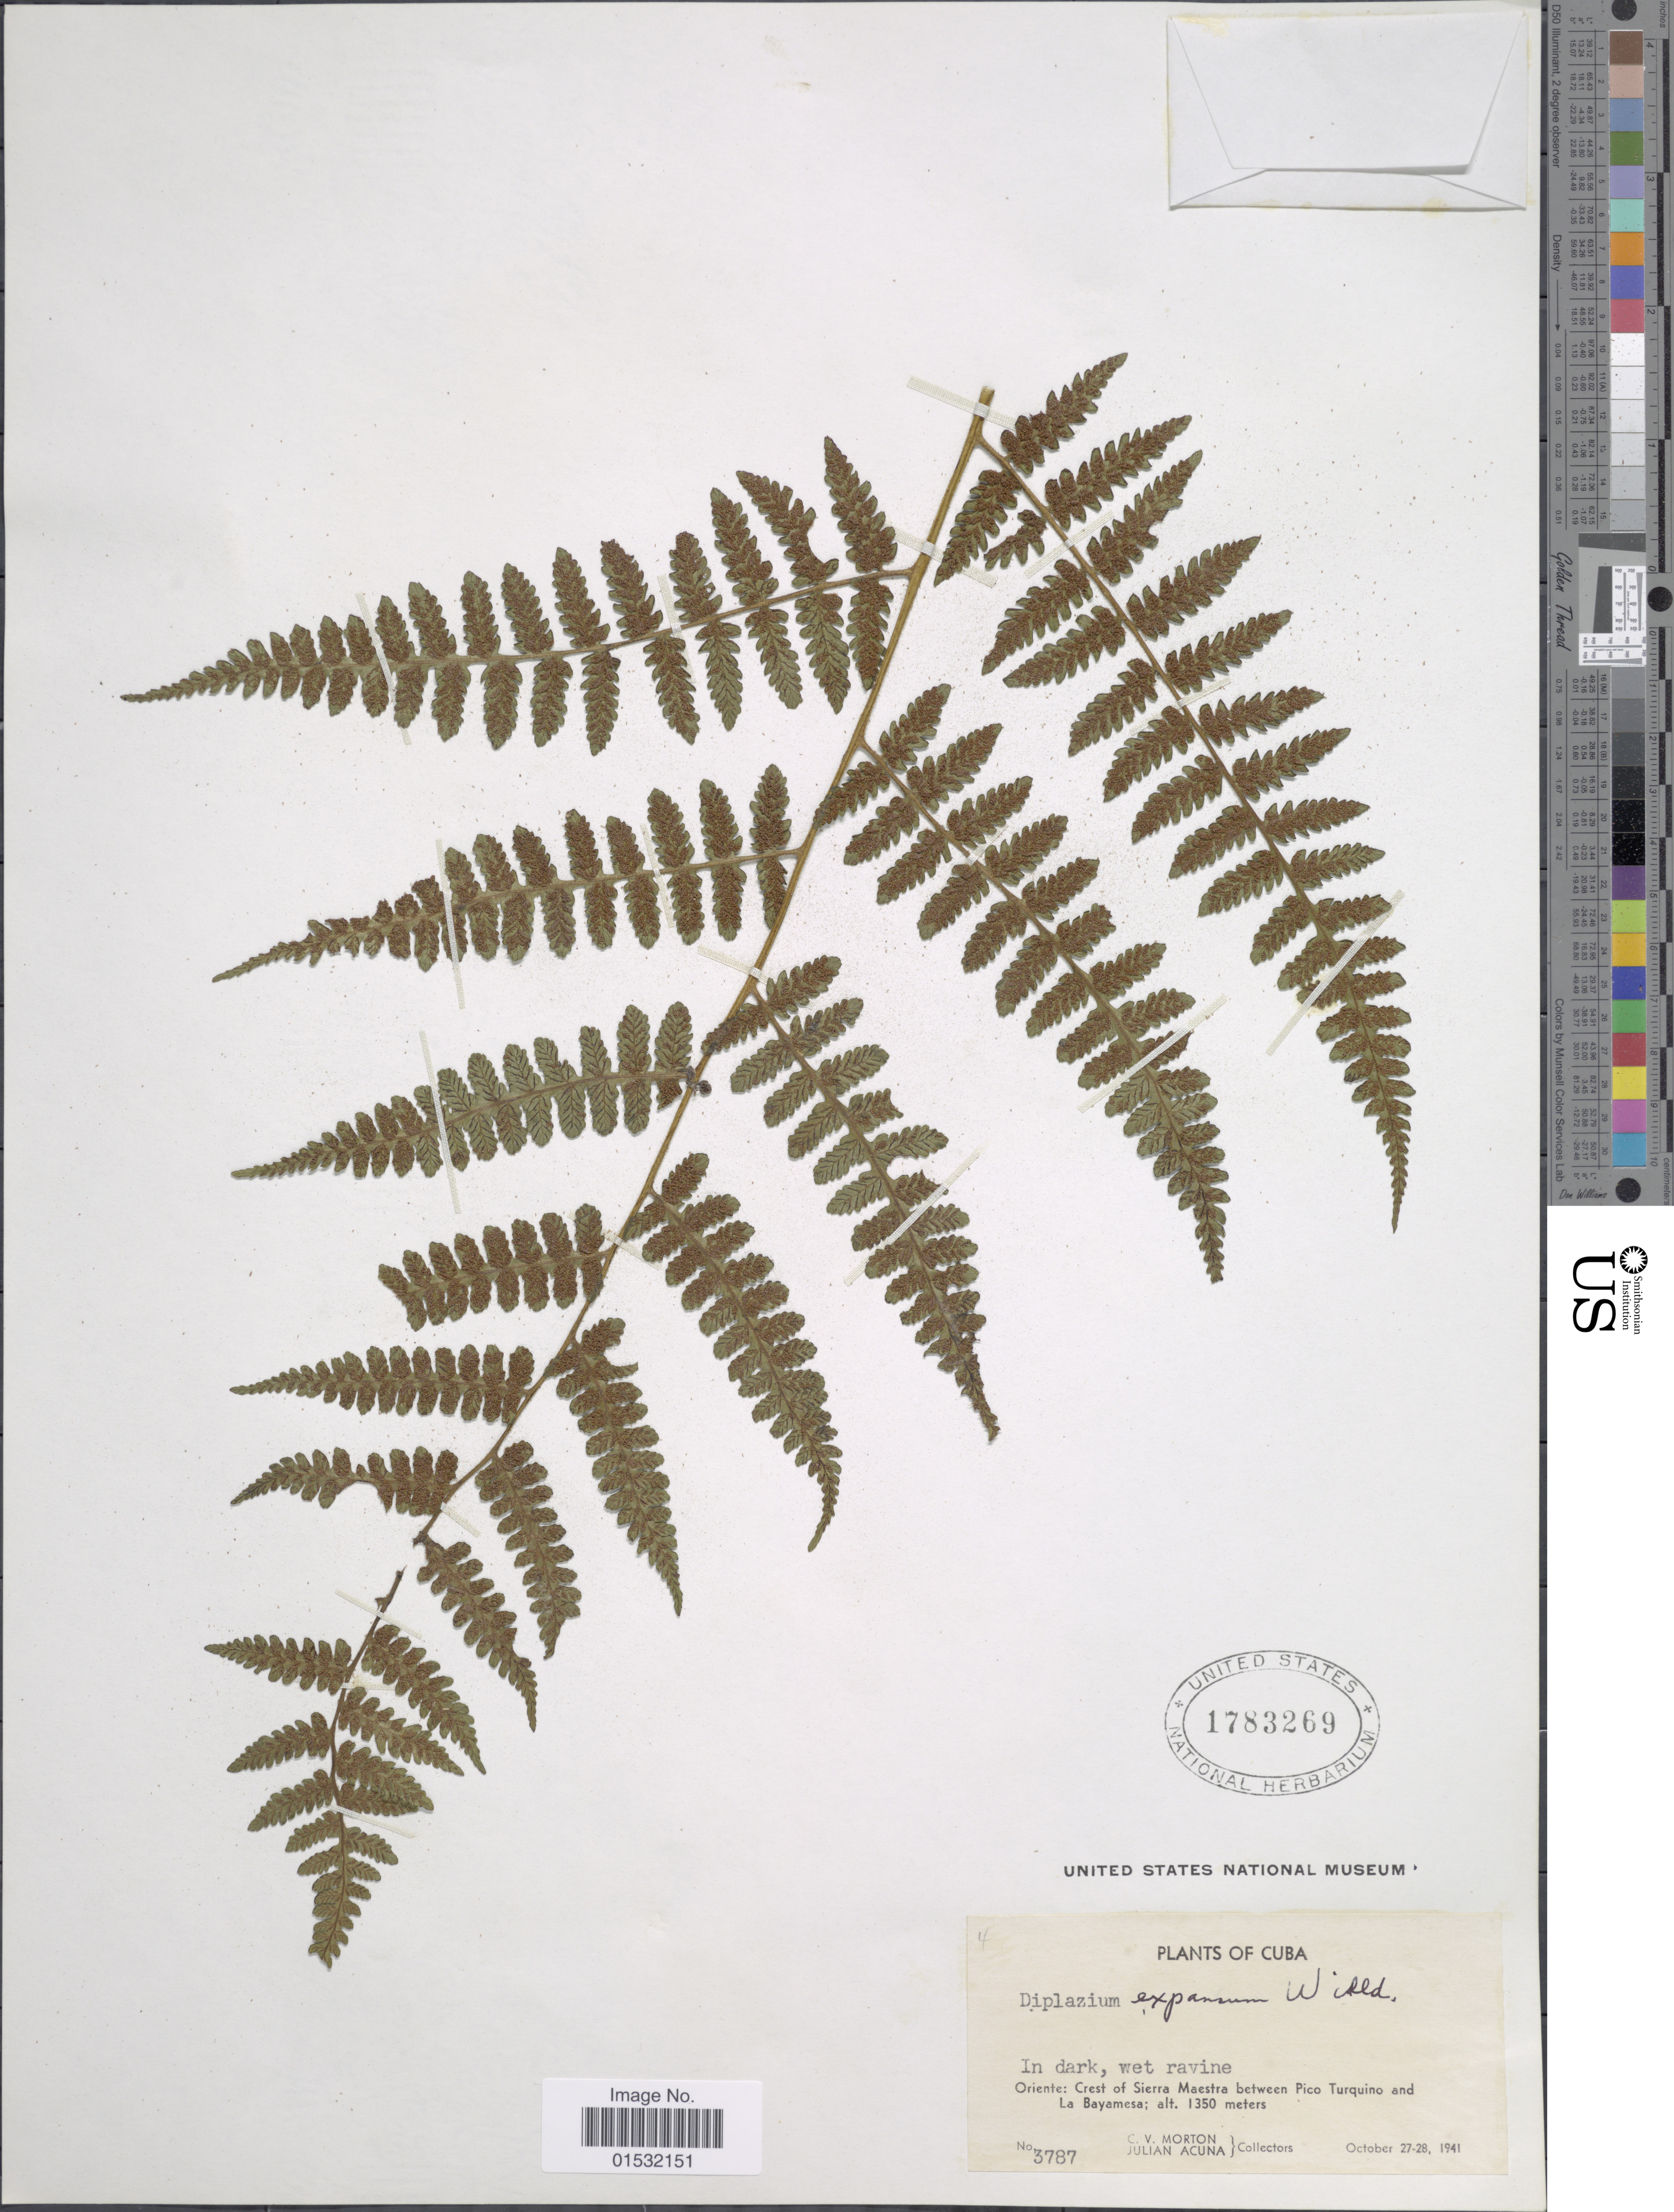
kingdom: Plantae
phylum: Tracheophyta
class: Polypodiopsida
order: Polypodiales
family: Athyriaceae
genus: Diplazium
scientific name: Diplazium expansum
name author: Willd.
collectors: C. V. Morton & J. B. Acuña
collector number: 3787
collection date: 1941-10-27/1941-10-28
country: Cuba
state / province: Oriente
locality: Crest of Sierra Maestra between Pico Turquino and La Bayamesa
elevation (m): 1350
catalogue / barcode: US 1783269